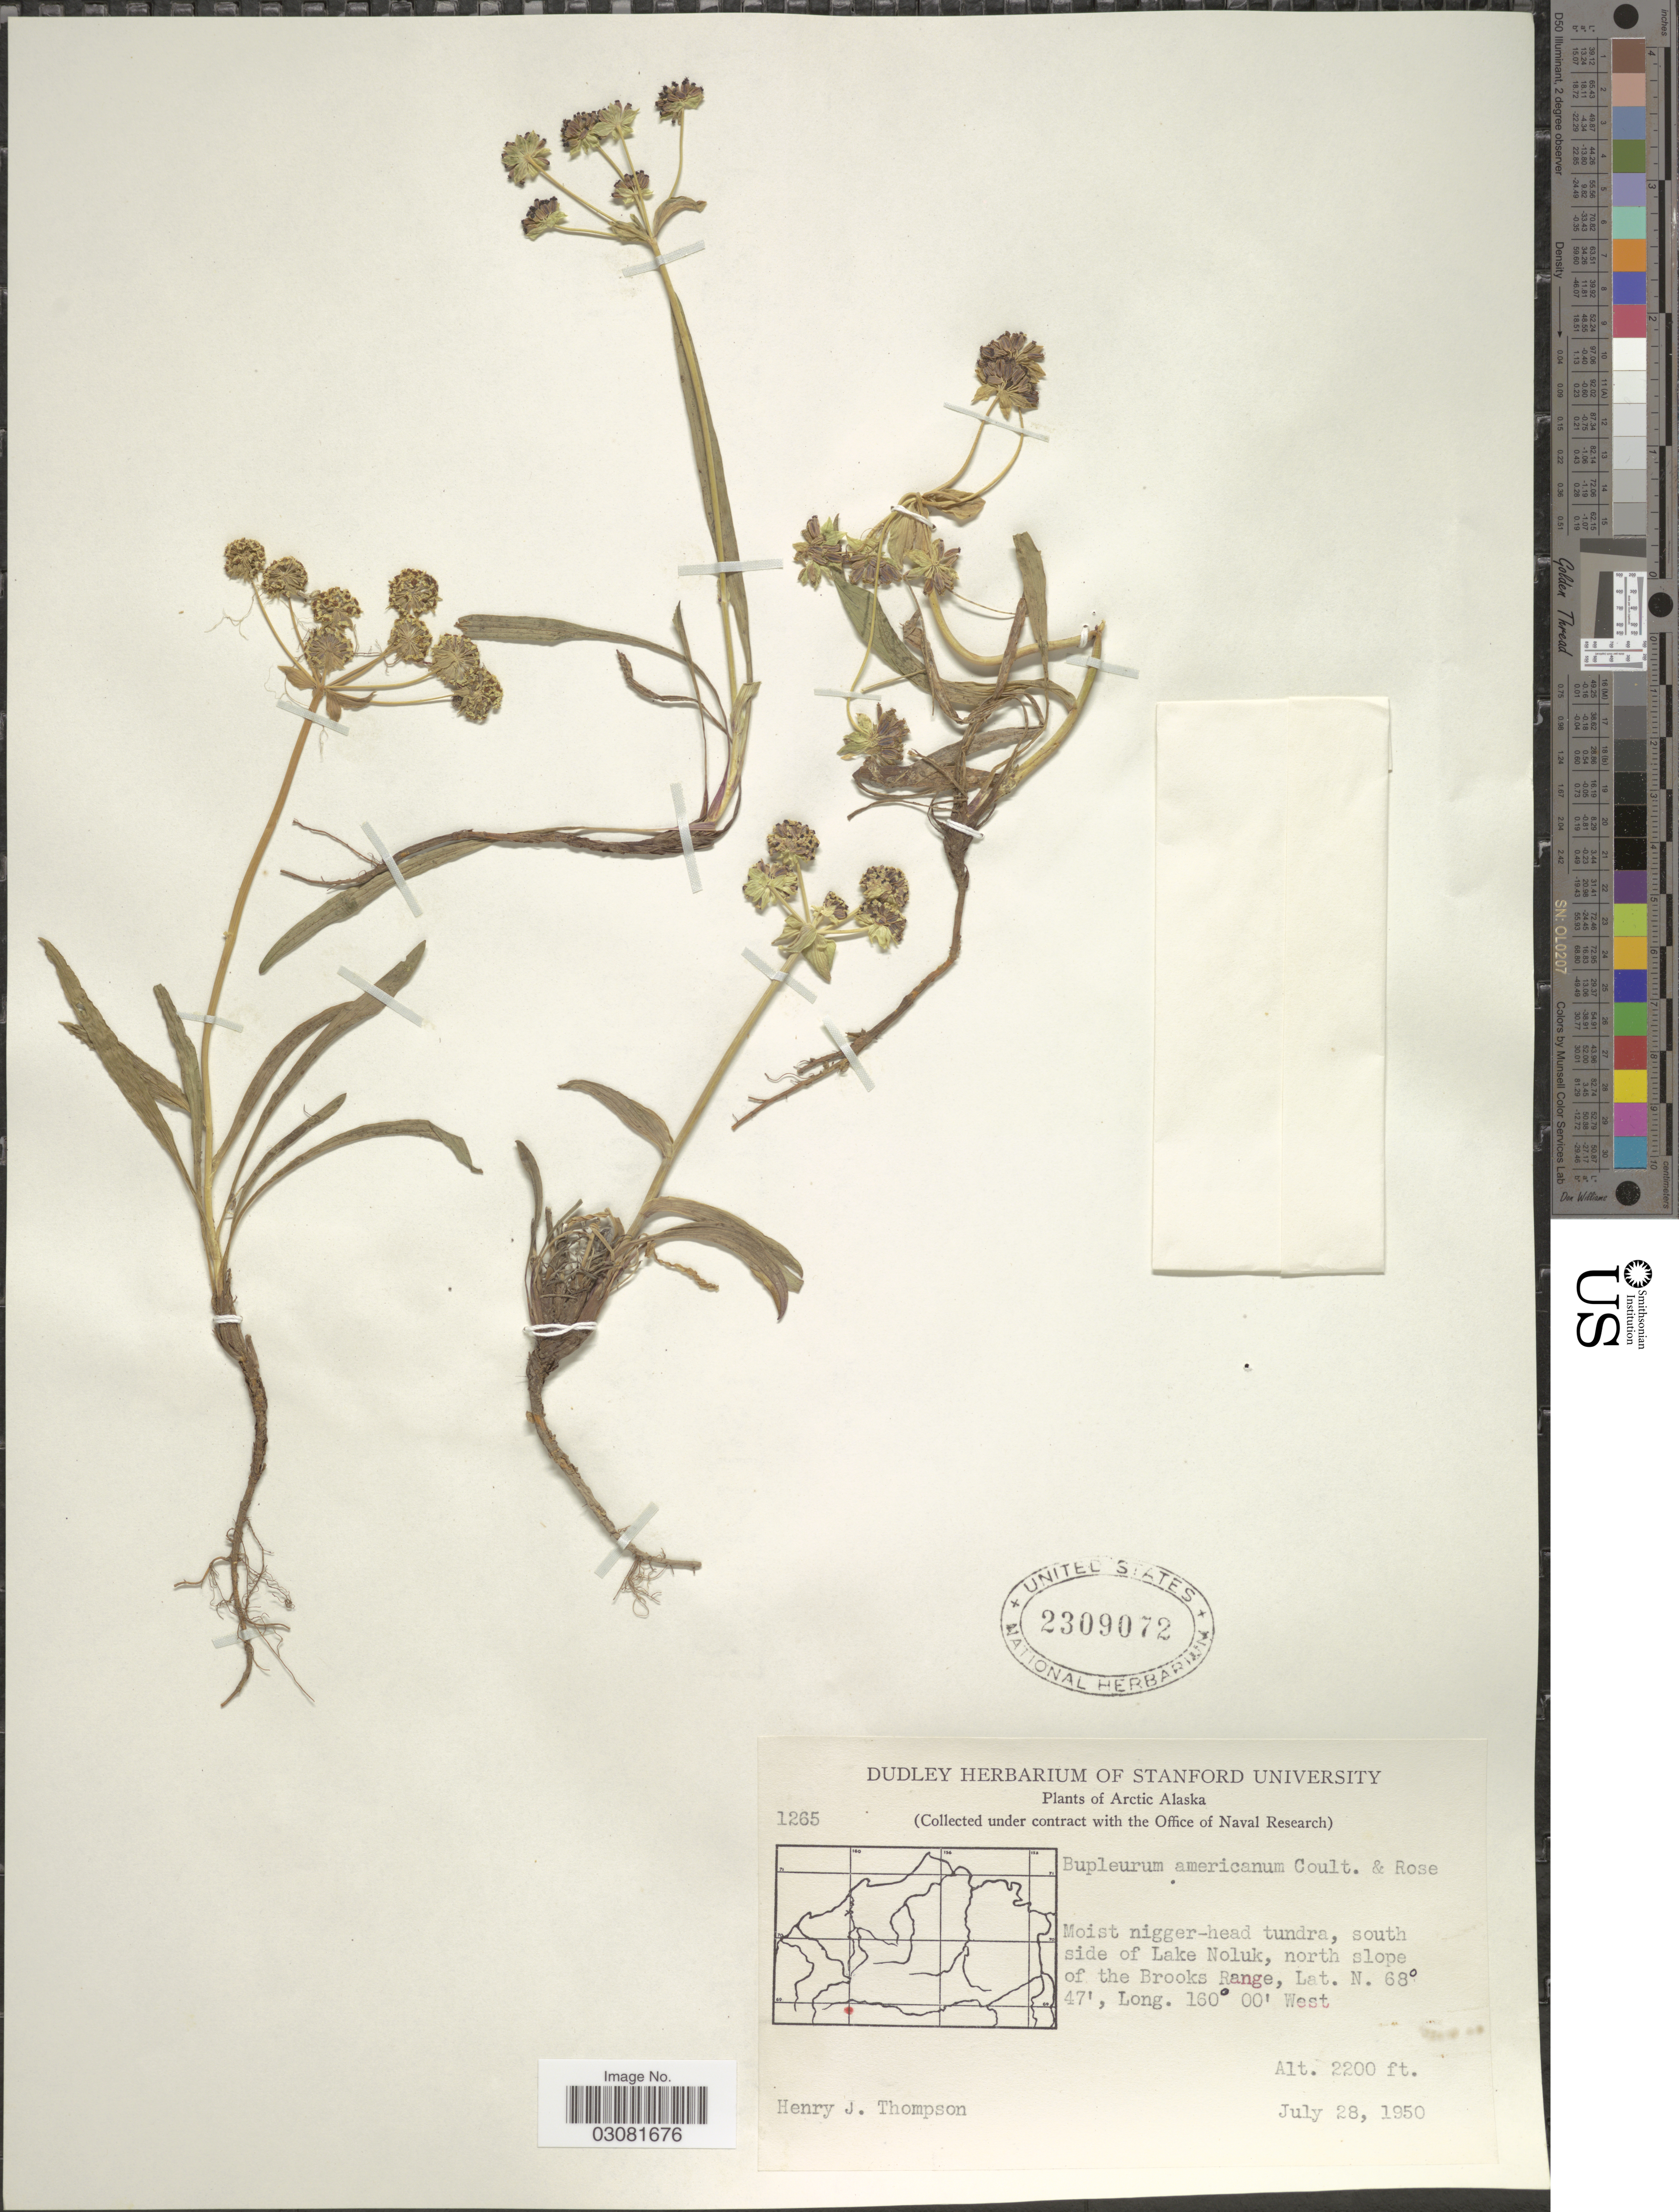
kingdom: Plantae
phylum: Tracheophyta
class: Magnoliopsida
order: Apiales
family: Apiaceae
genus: Bupleurum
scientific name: Bupleurum americanum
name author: J.M. Coult. & Rose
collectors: H. J. Thompson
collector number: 1265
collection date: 1950-07-28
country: United States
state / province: Alaska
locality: Arctic Alaska, Moist nigger-head tundra, south side of Lake Noluk, north slope of the Brooks Range.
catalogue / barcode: US 2309072